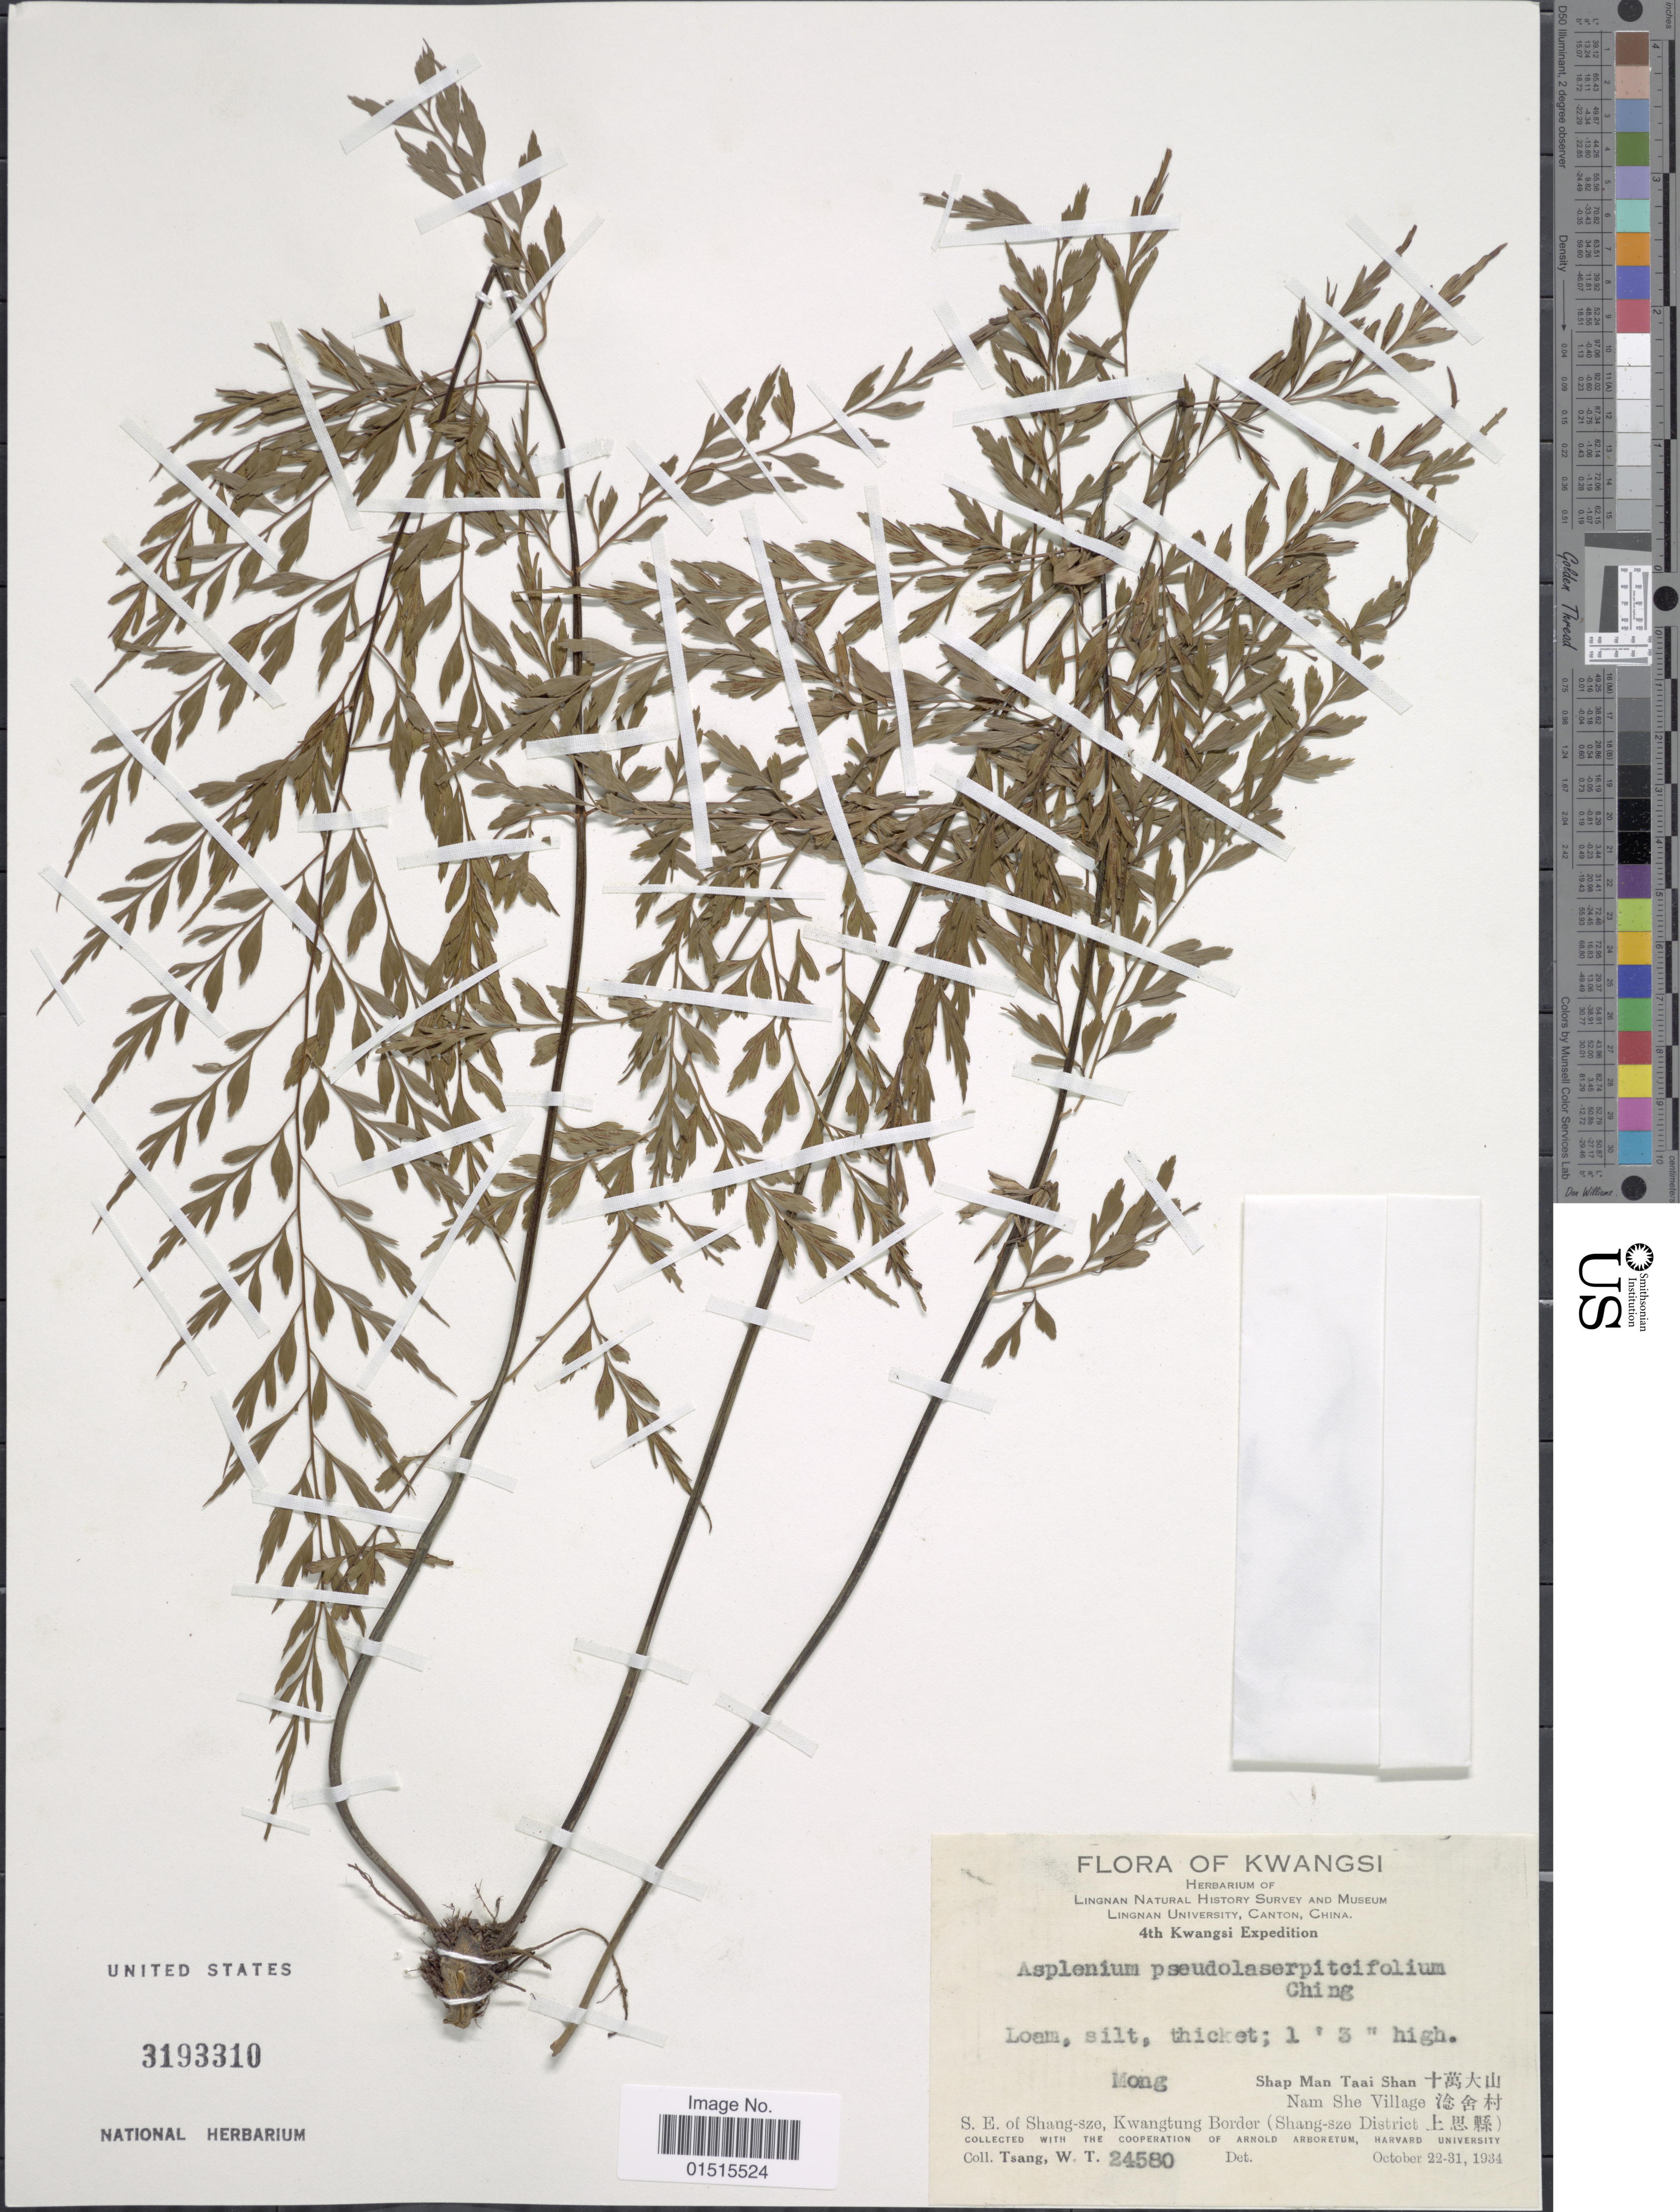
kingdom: Plantae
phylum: Tracheophyta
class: Polypodiopsida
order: Polypodiales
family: Aspleniaceae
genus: Asplenium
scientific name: Asplenium pseudolaserpitiifolium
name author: Ching ex Tardieu & Ching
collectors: W. T. Tsang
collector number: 24580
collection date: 1934-10-22/1934-10-23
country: China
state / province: Guangxi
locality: Kwangsi, Canton, Mong, Shap Man Taai Shan, Nam She Village, S.E. of Shang-sze, Kwangtung border (Shang-sze District)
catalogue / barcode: US 3193310